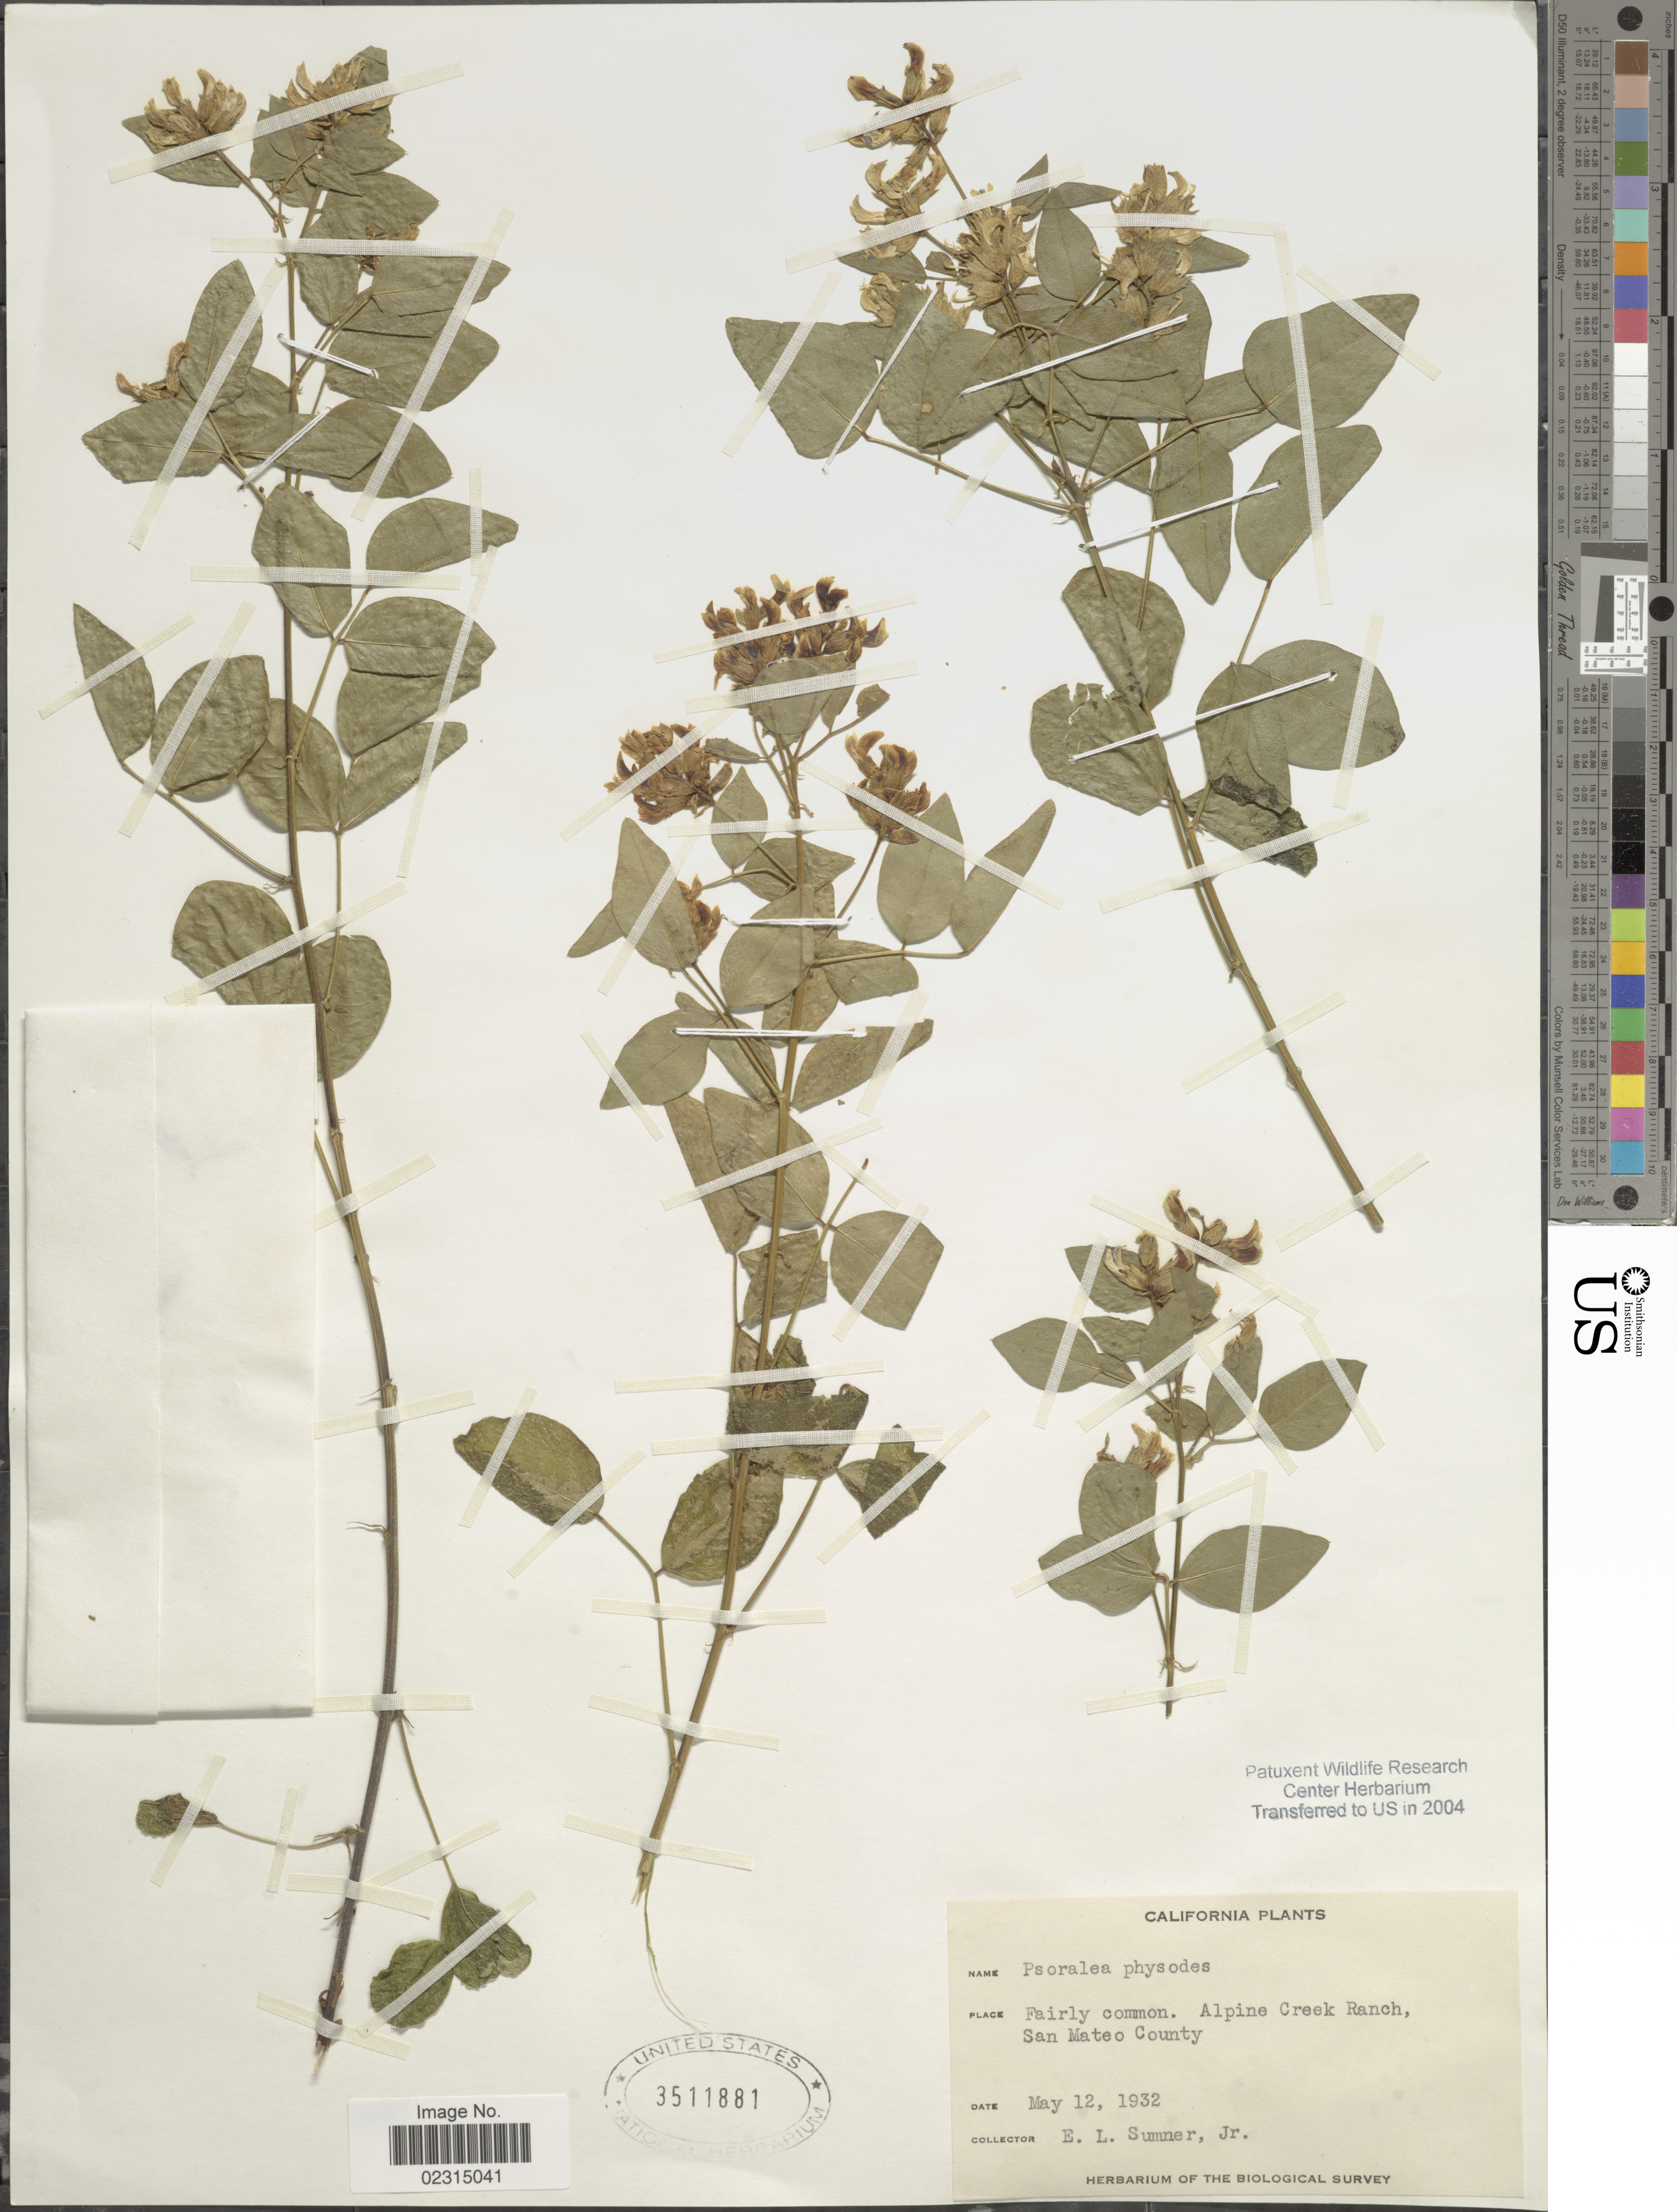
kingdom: Plantae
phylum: Tracheophyta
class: Magnoliopsida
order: Fabales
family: Fabaceae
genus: Rupertia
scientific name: Rupertia physodes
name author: (Douglas) J.W. Grimes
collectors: E. Sumner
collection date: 1932-05-12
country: United States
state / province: California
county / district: San Mateo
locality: Fairly common. Alpine Creek Ranch, San Mateo County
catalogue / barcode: US 3511881